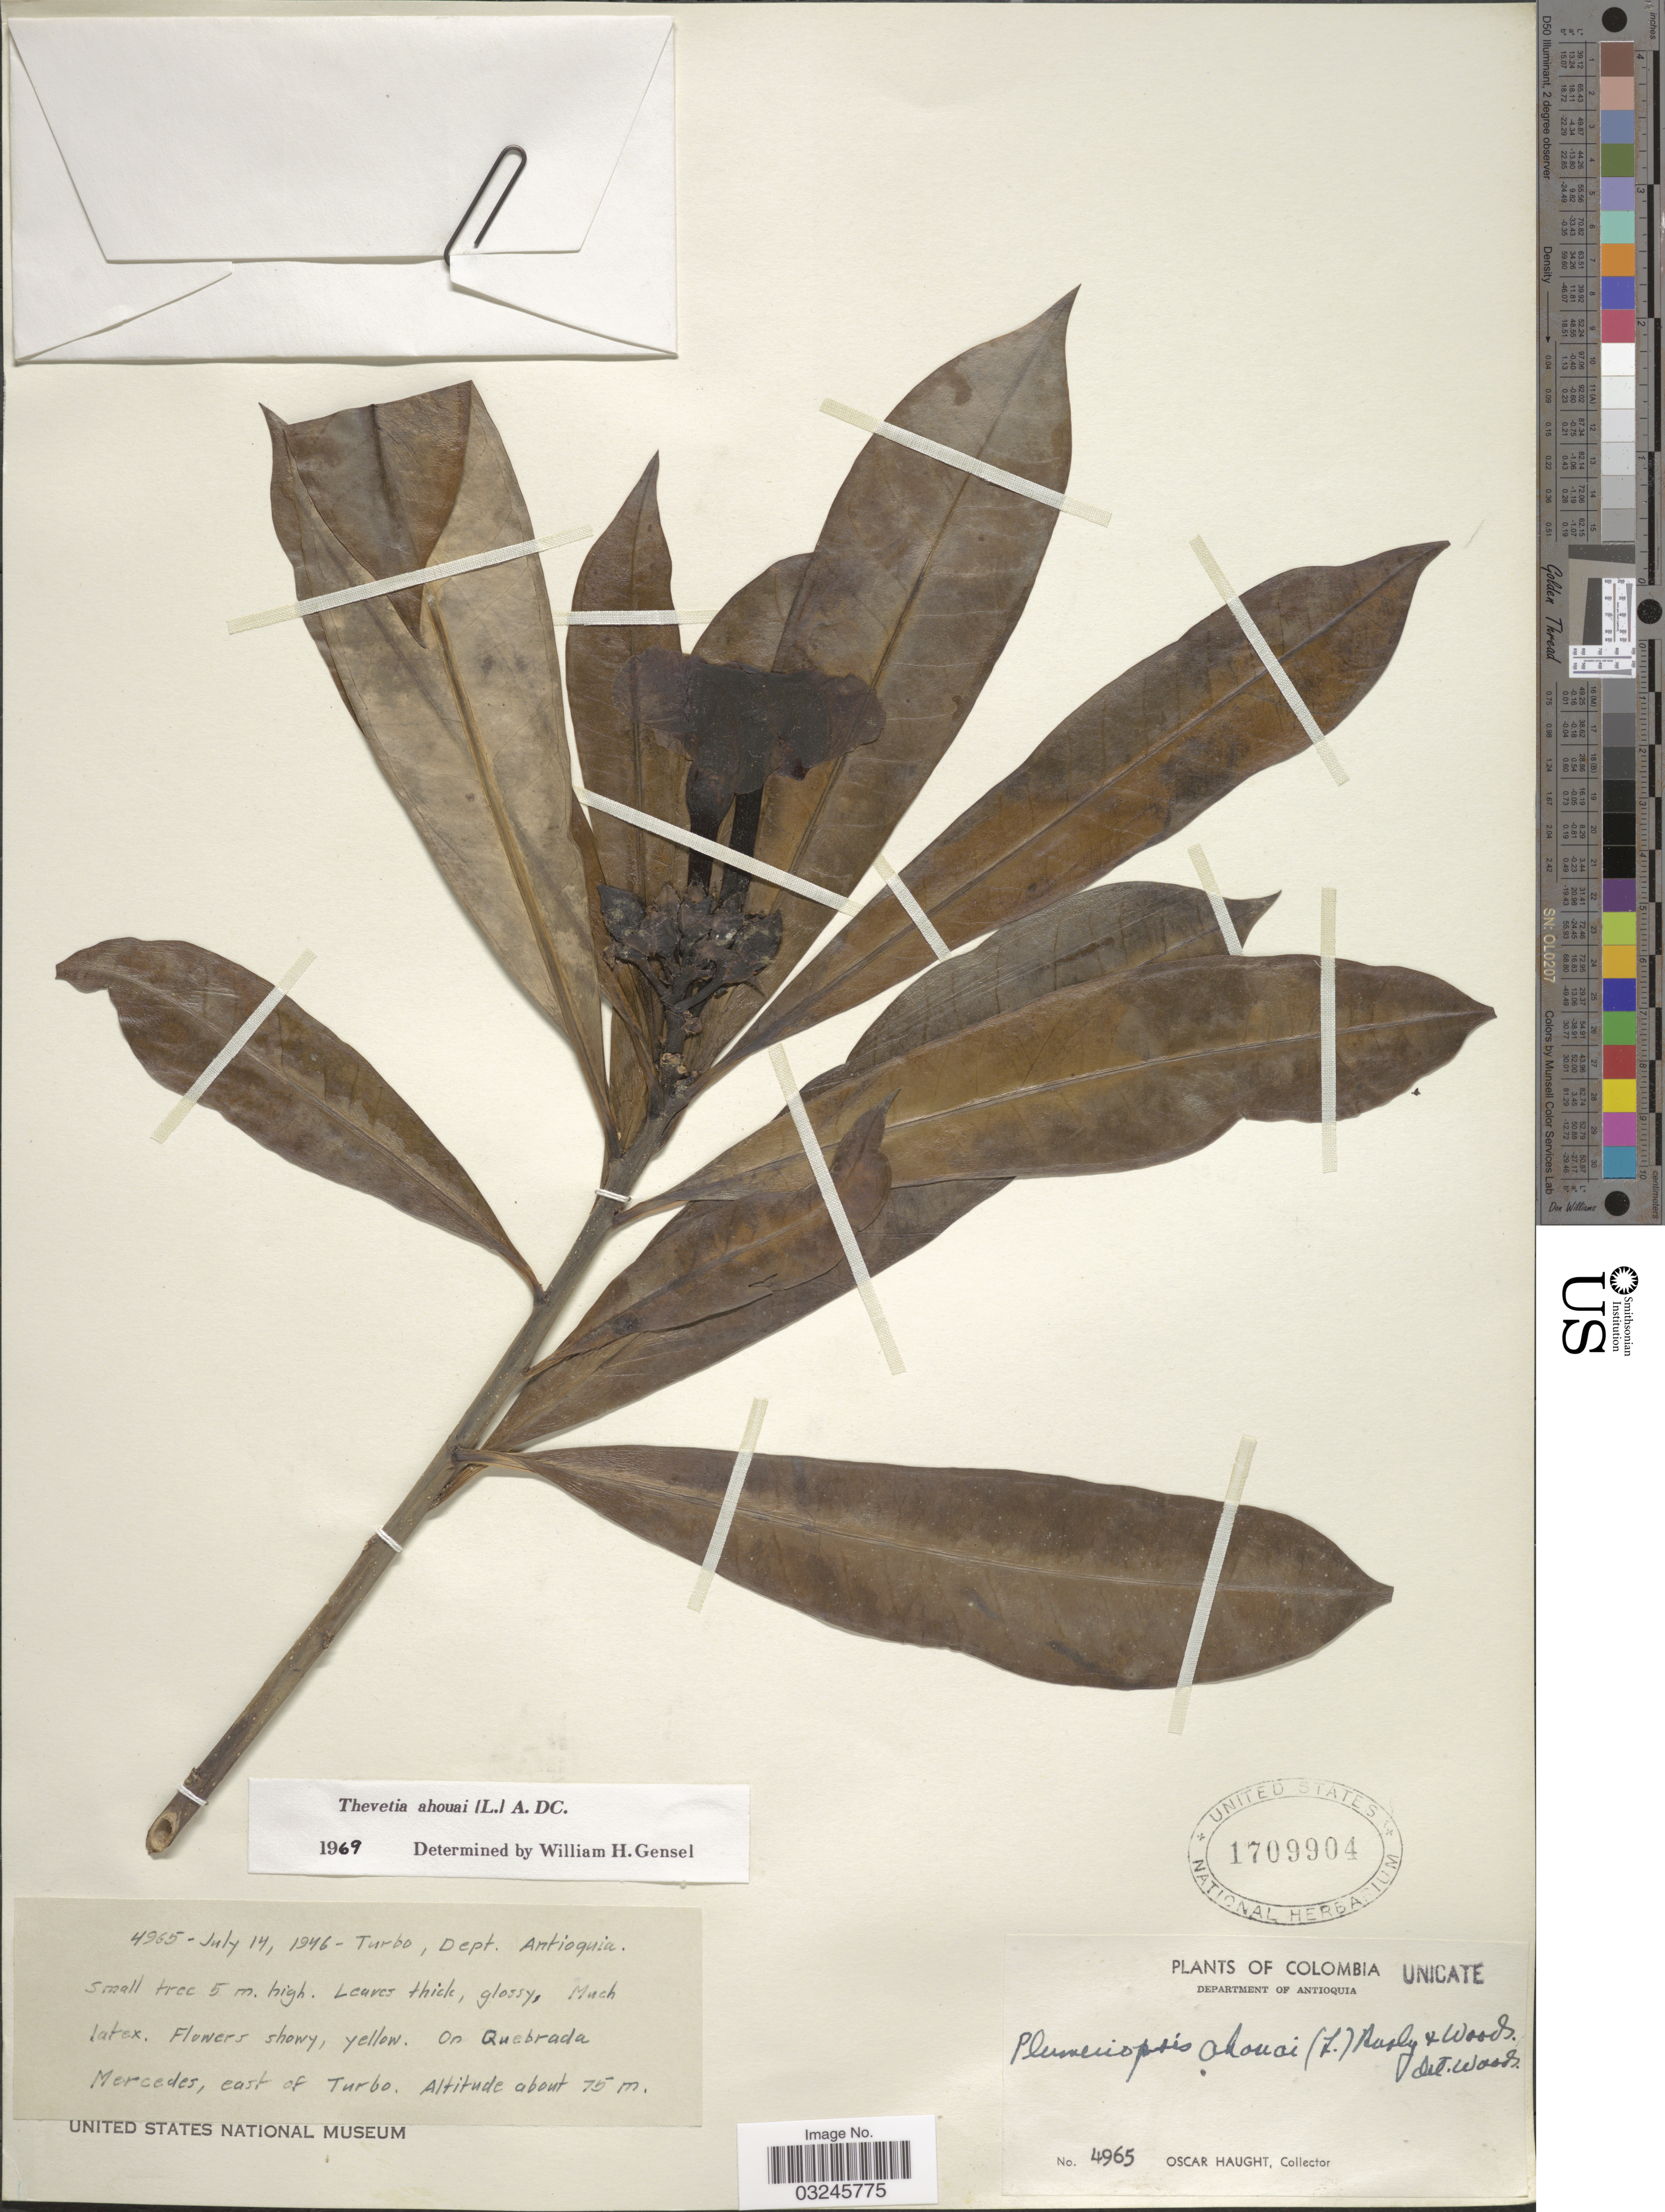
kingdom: Plantae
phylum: Tracheophyta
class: Magnoliopsida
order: Gentianales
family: Apocynaceae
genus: Thevetia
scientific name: Thevetia ahouai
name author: (L.) A. DC.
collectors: O. Haught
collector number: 4965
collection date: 1946-07-14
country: Colombia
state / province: Antioquia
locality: Turbo, Department of Antioquia, On Quebrada Mercedes, east of Turbo.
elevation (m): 75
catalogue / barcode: US 1709904